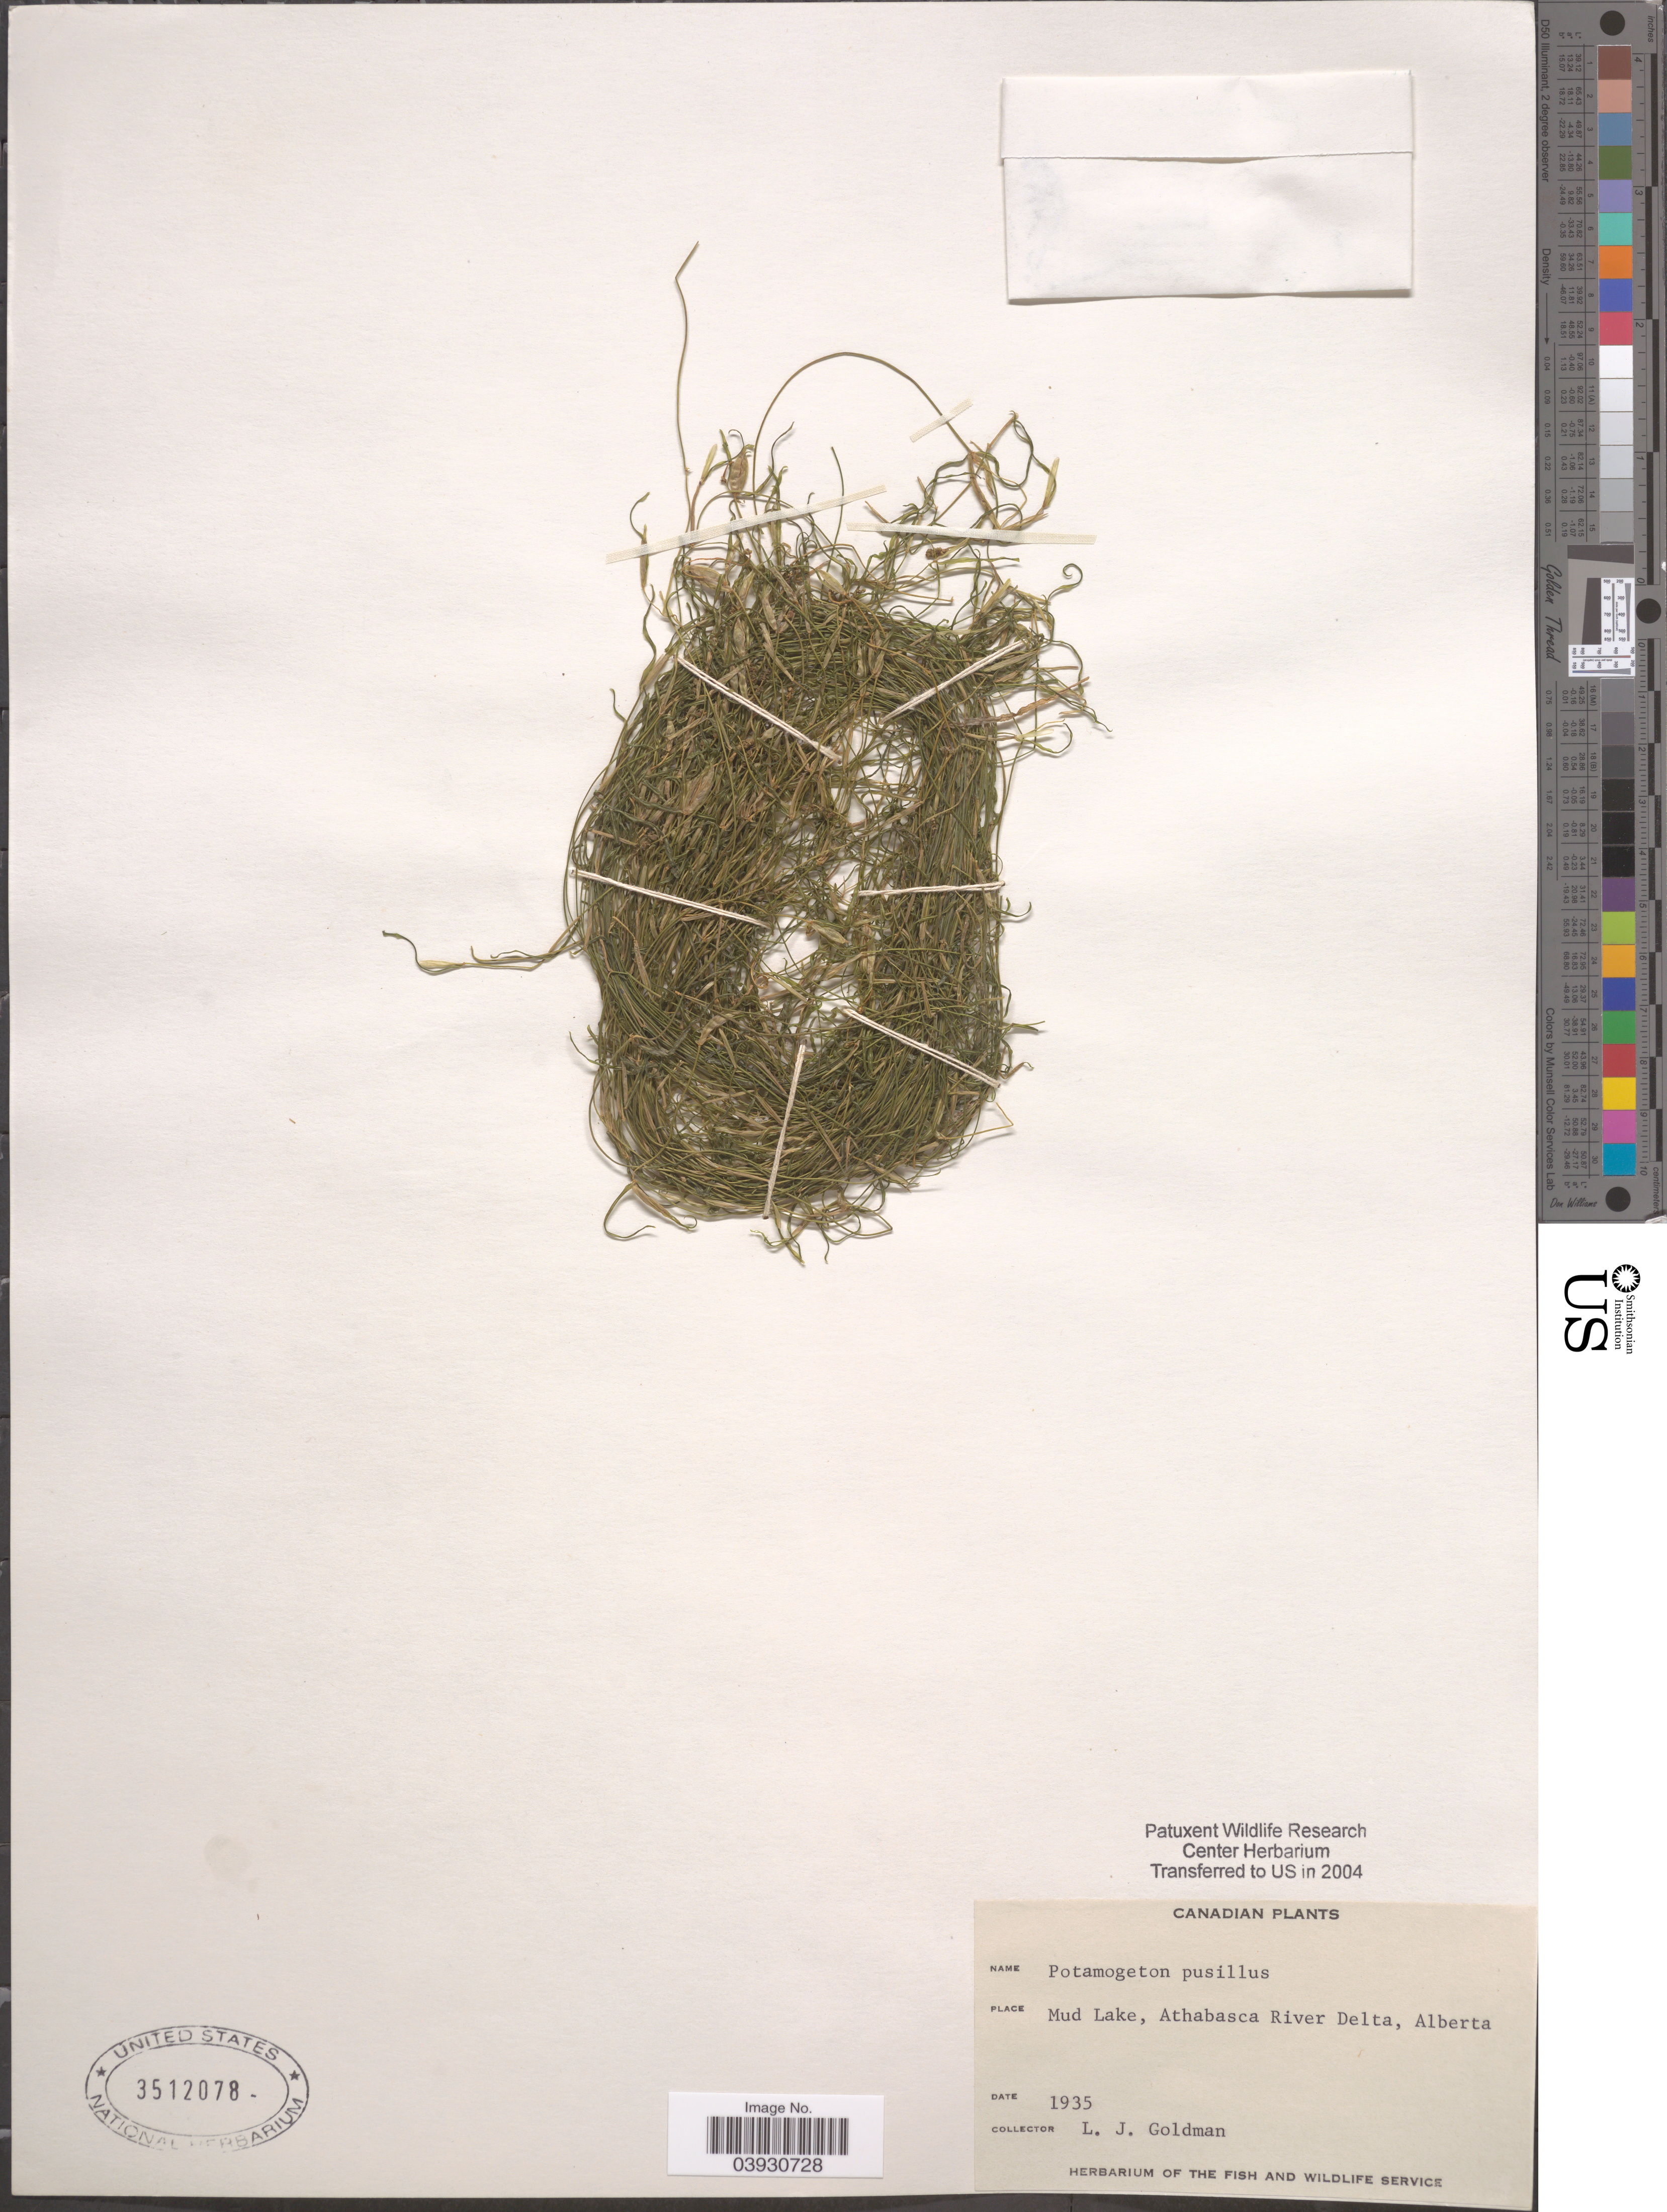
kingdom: Plantae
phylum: Tracheophyta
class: Liliopsida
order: Alismatales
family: Potamogetonaceae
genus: Potamogeton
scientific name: Potamogeton pusillus var. pusillus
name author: L.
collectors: L. Goldman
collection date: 1935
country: Canada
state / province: Alberta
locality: Mud Lake, Athabasca River Delta.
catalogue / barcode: US 3512078